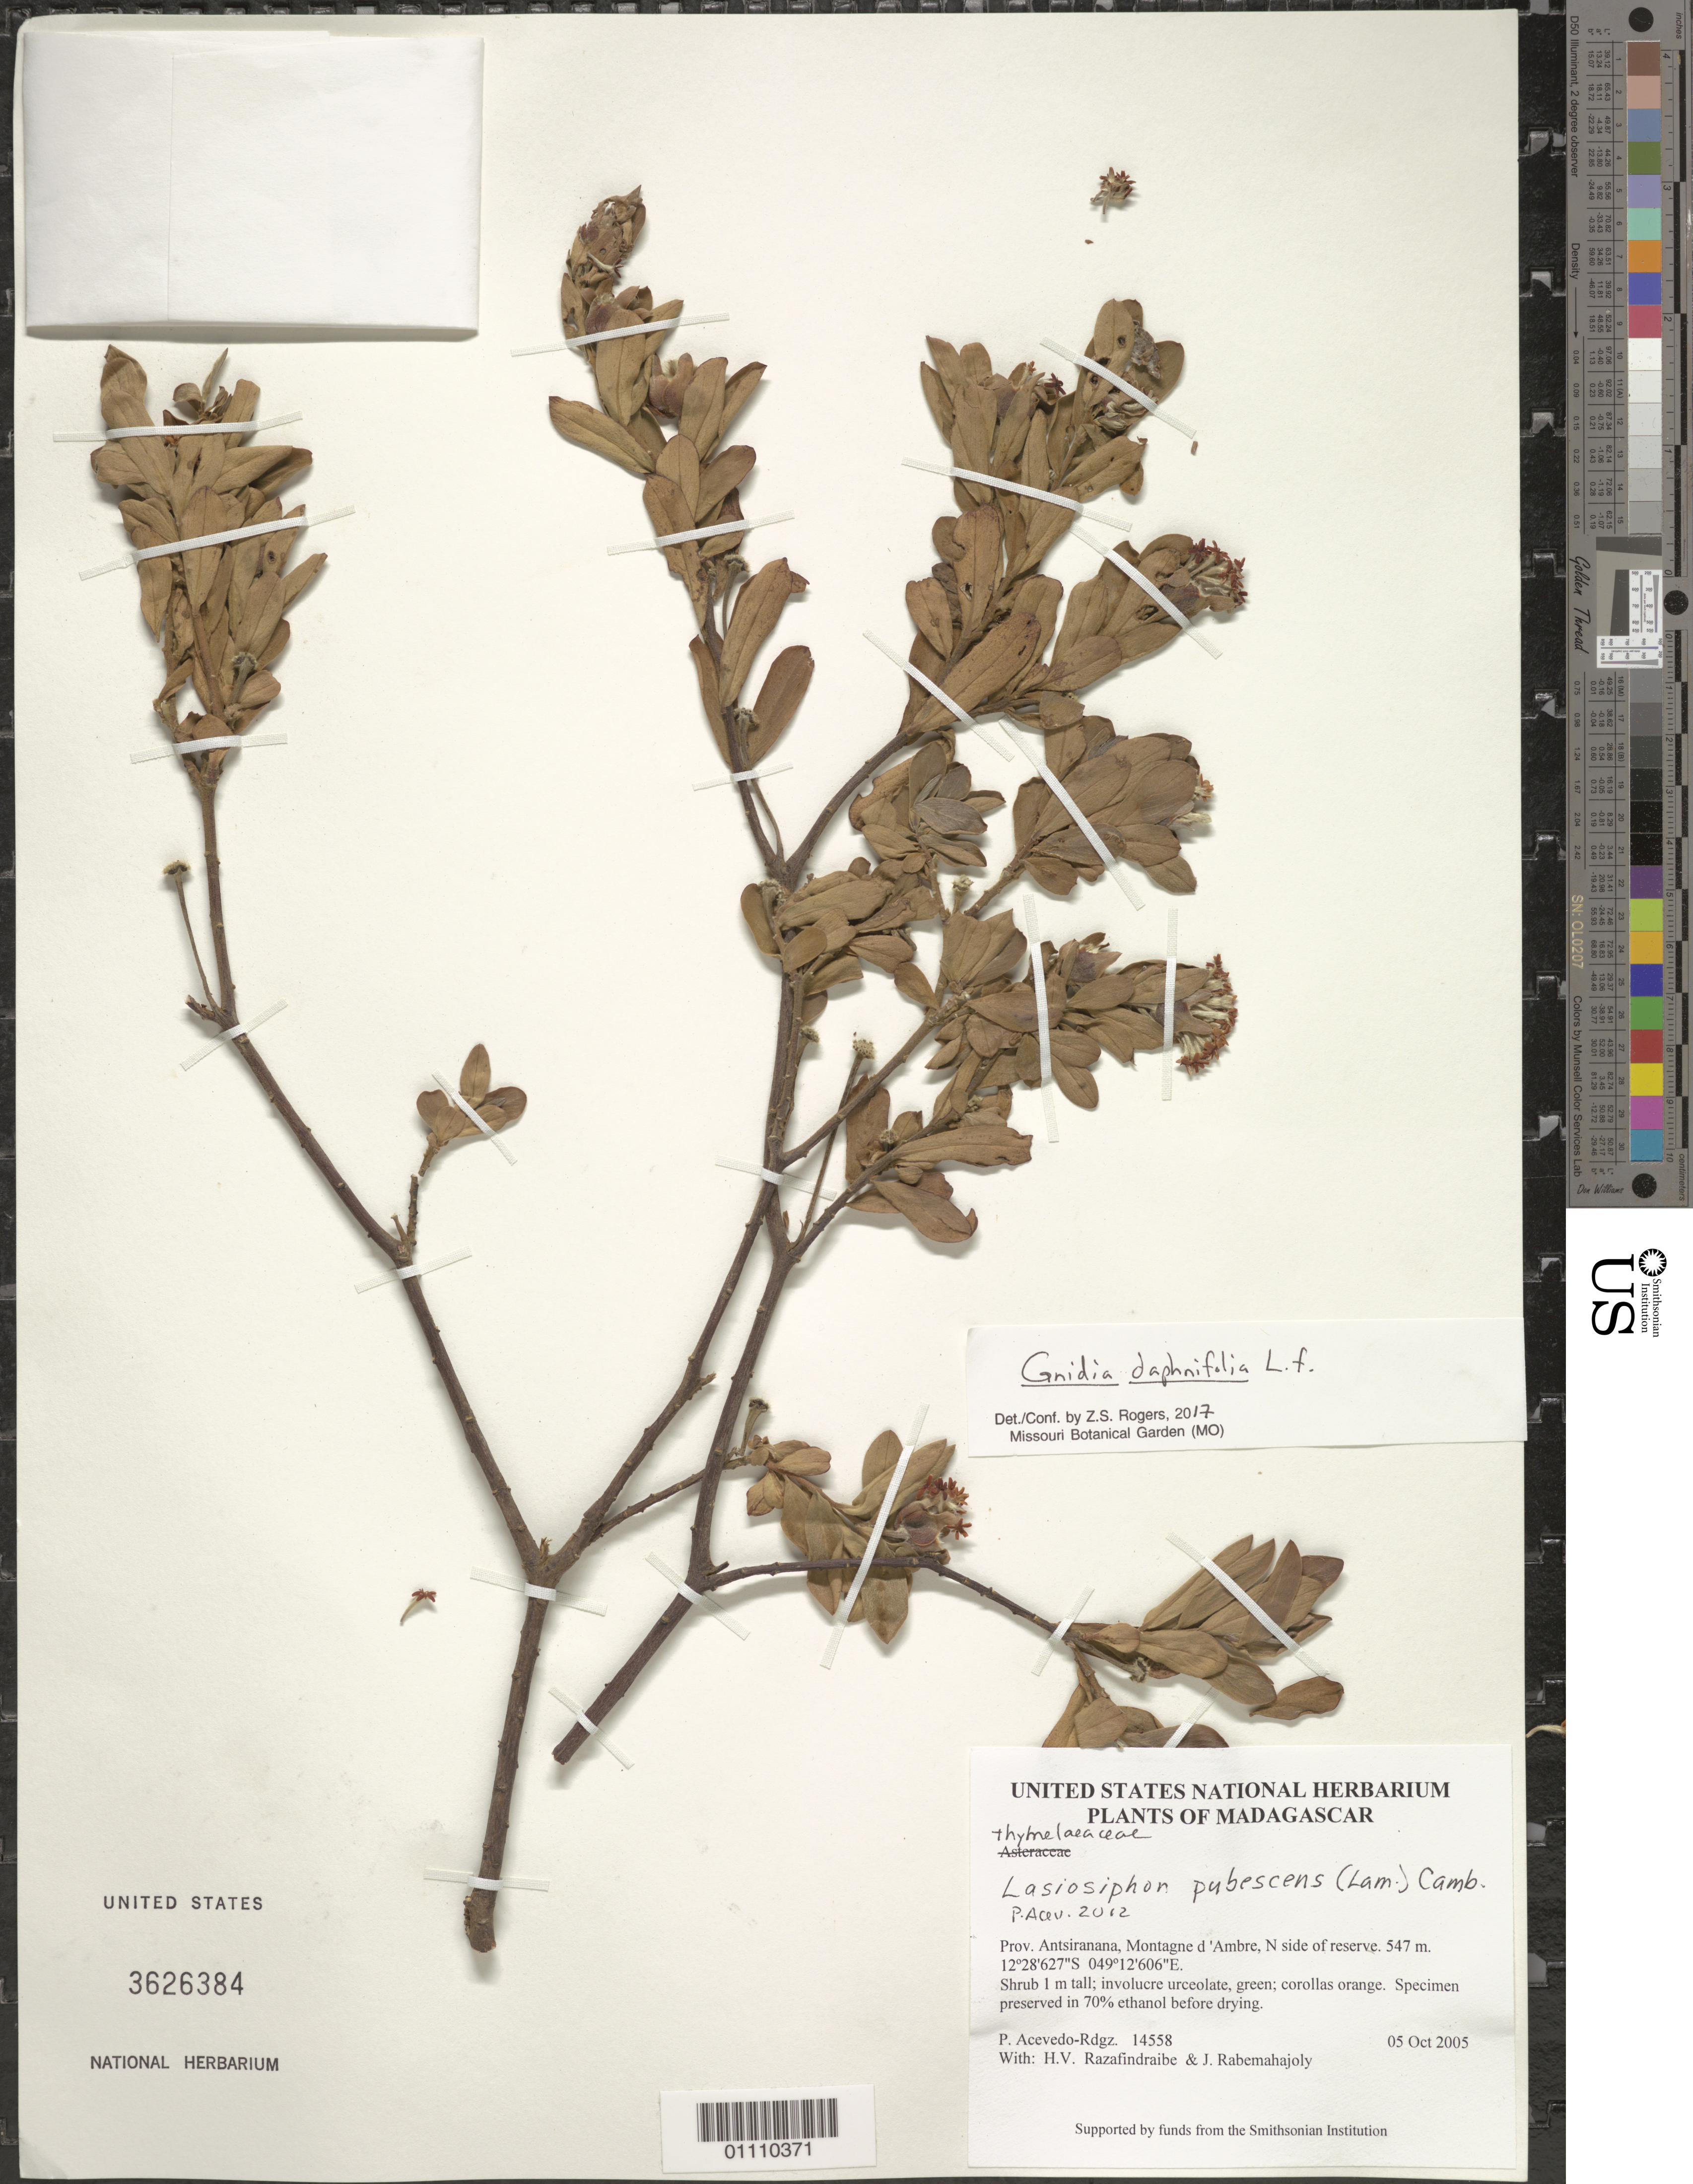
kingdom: Plantae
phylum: Tracheophyta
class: Magnoliopsida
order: Malvales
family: Thymelaeaceae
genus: Lasiosiphon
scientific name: Lasiosiphon daphnifolius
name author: (L. f.) Boatwr. & J.C. Manning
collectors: P. Acevedo-Rodr., H. Razafindraibe & J. Rabemahajoly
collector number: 14558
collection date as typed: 05 Oct 2005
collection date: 2005-10-05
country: Madagascar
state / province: Diana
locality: Prov. Antsiranana, Montagne d 'Ambre, N side of reserve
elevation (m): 547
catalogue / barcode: US 3626384